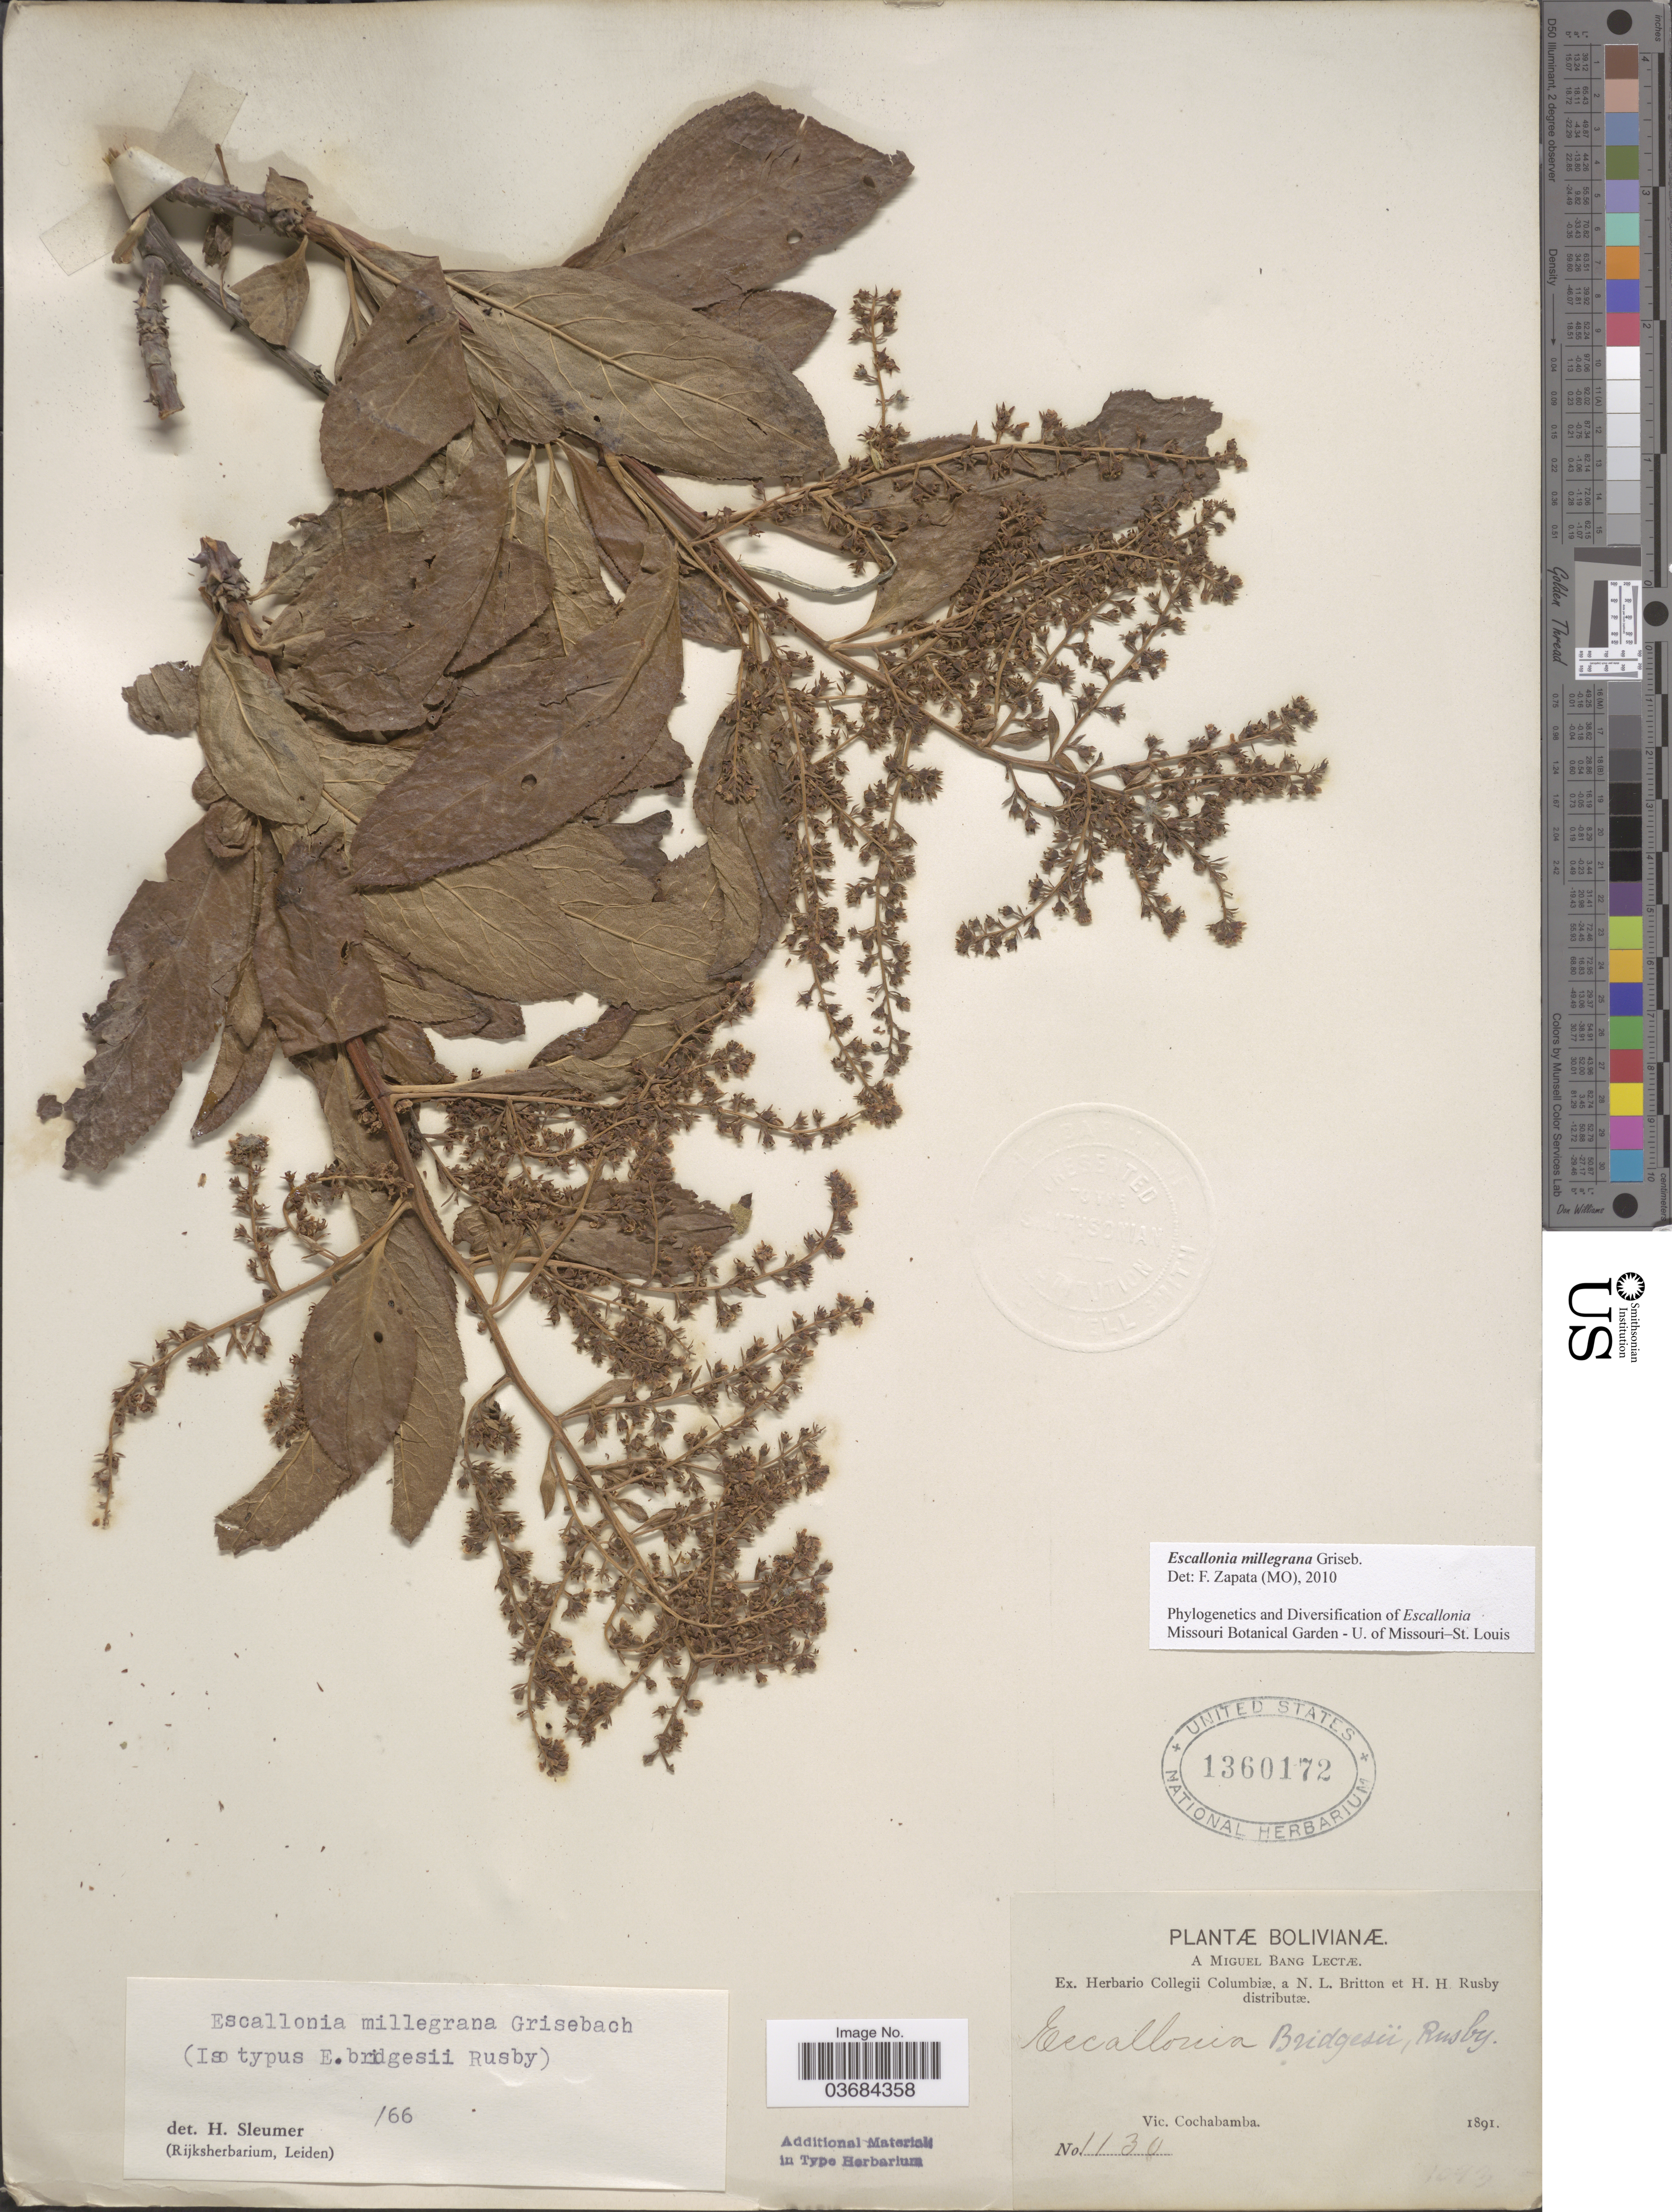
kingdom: Plantae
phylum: Tracheophyta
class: Magnoliopsida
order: Escalloniales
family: Escalloniaceae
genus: Escallonia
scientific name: Escallonia millegrana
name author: Griseb.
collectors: M. Bang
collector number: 1130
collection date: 1891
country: Bolivia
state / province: Cochabamba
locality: Bolivianæ. Vic. Cochabama.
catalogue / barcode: US 1360172